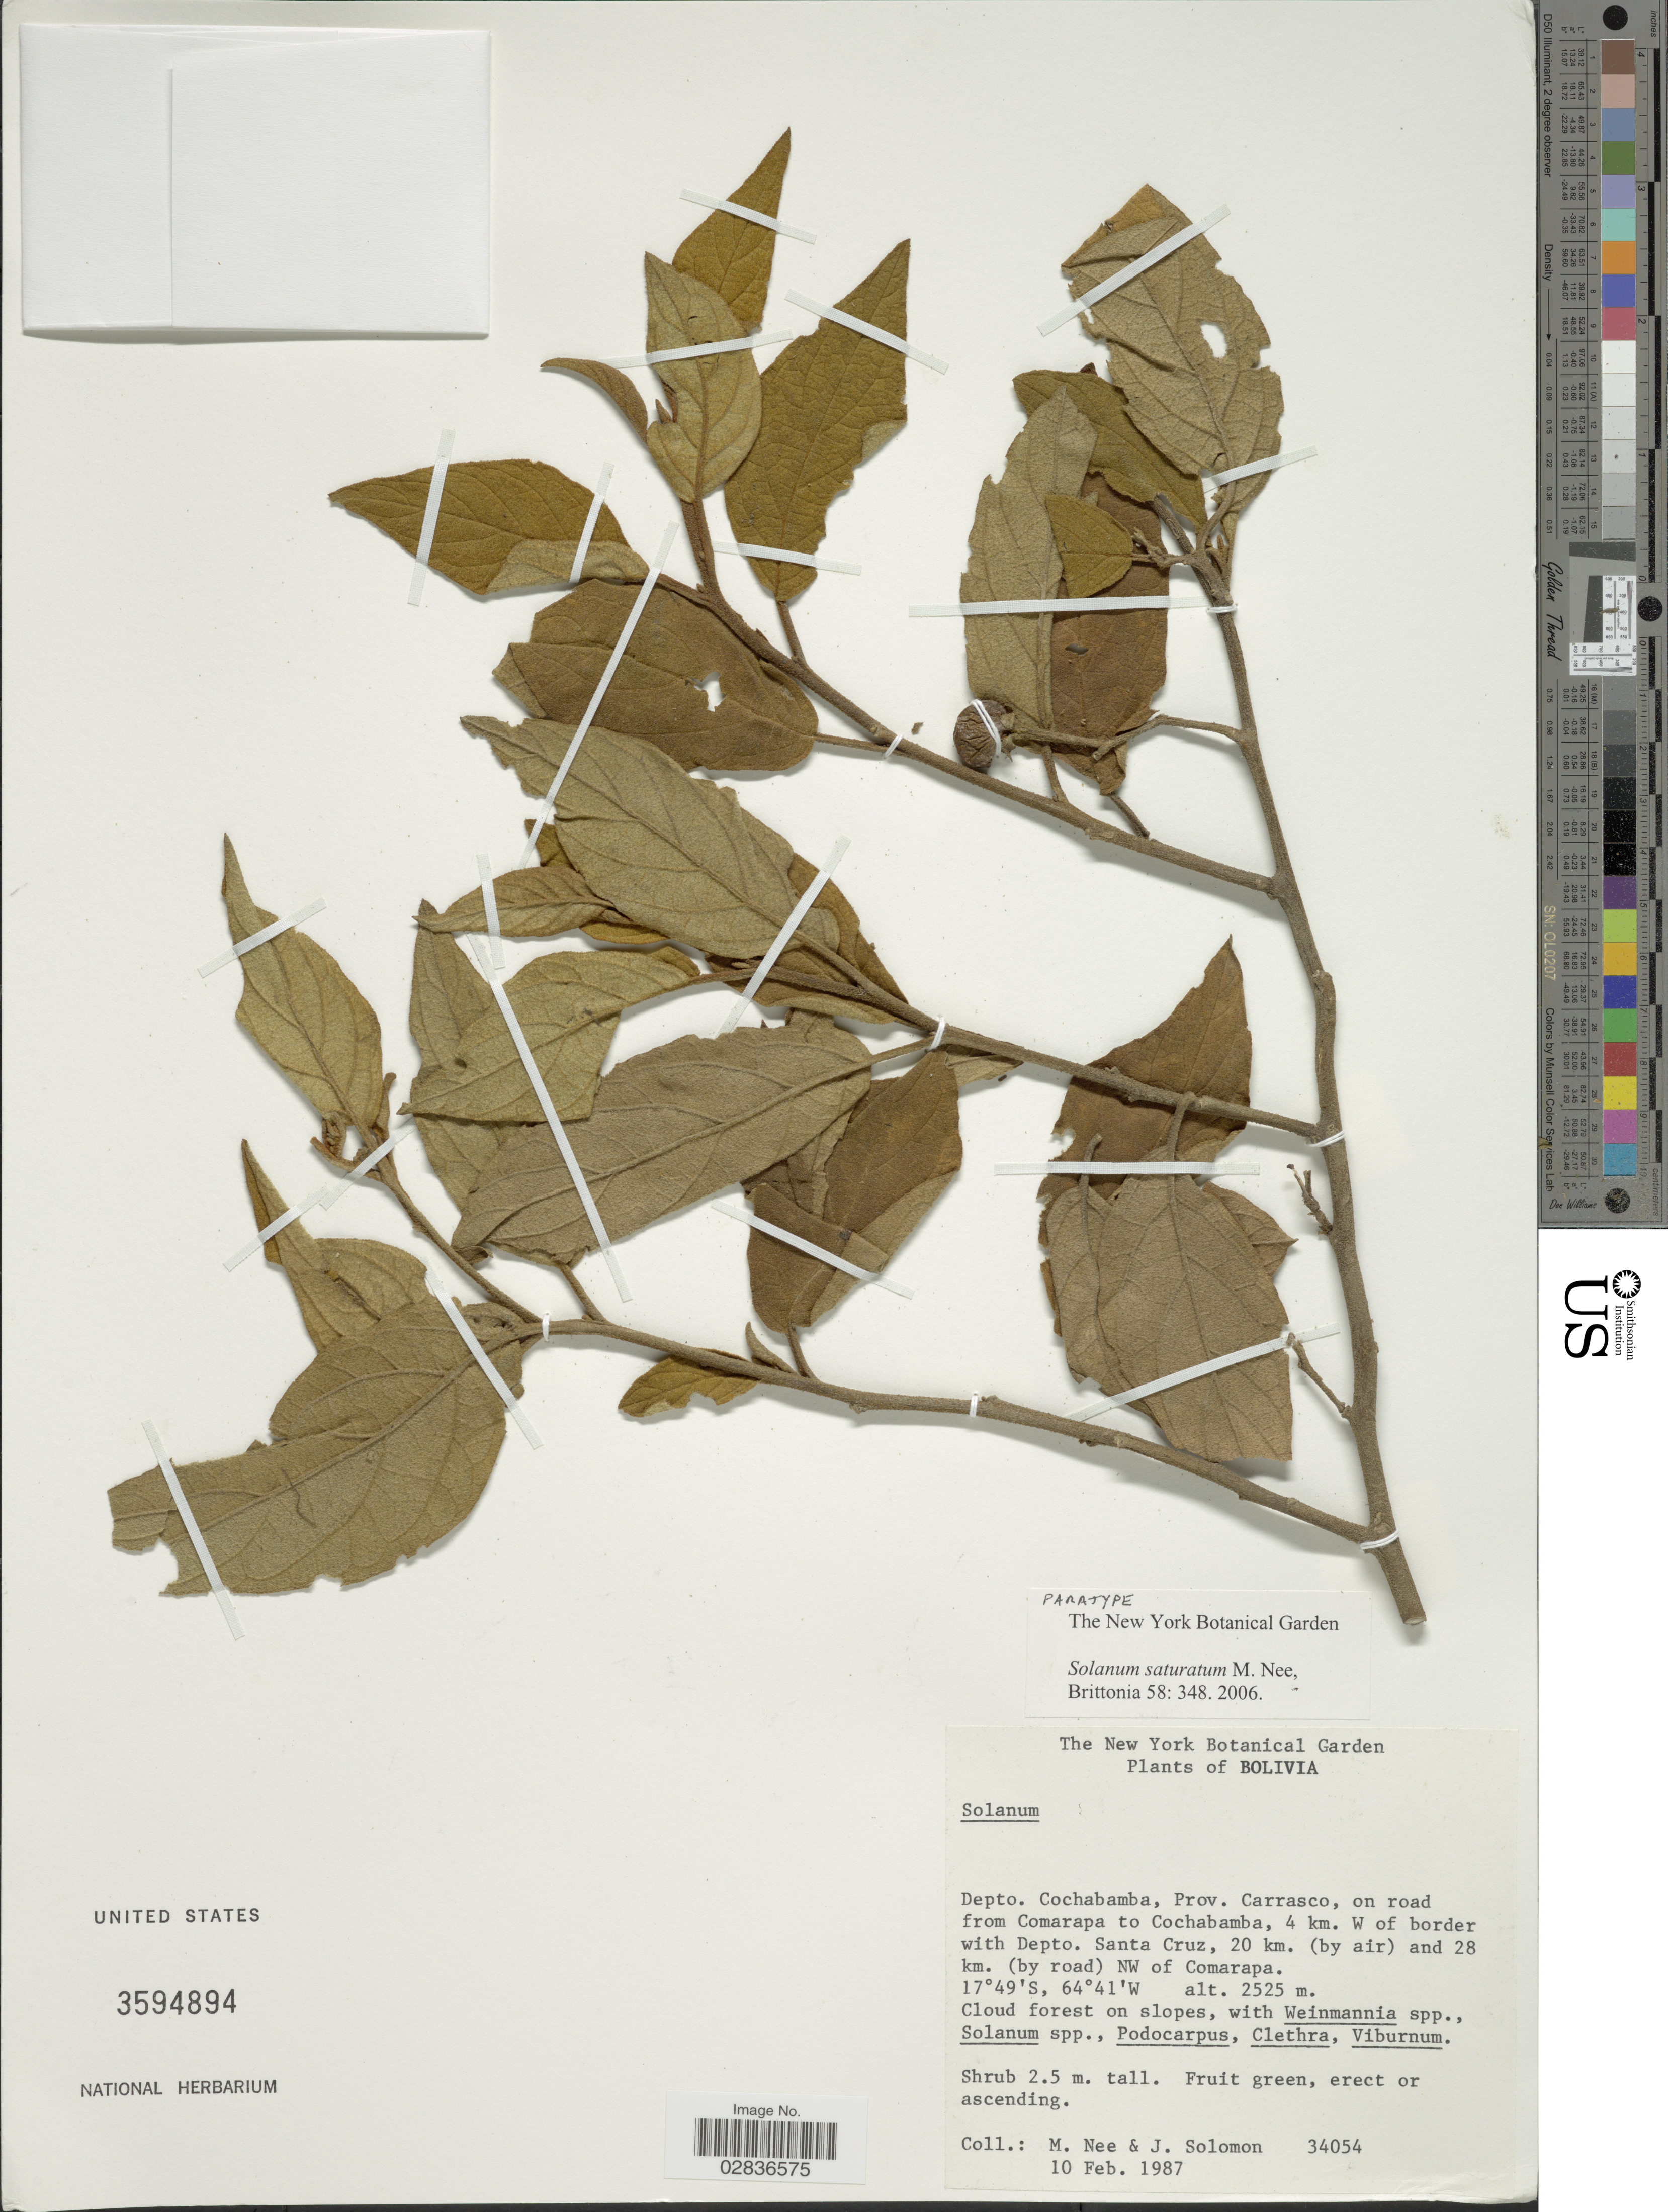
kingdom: Plantae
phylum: Tracheophyta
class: Magnoliopsida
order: Solanales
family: Solanaceae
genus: Solanum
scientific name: Solanum saturatum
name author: M. Nee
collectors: M. Nee & J. Solomon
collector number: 34054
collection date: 1987-02-10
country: Bolivia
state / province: Cochabamba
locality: Depto. Cochabamba, Prov. Carrasco, on road from Comarapa to Cochabamba, 4 km. W of border with Depto. Santa Cruz, 20 km. (by air) and 28 km. (by road) NW of Comarapa.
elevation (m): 2525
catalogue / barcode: US 3594894